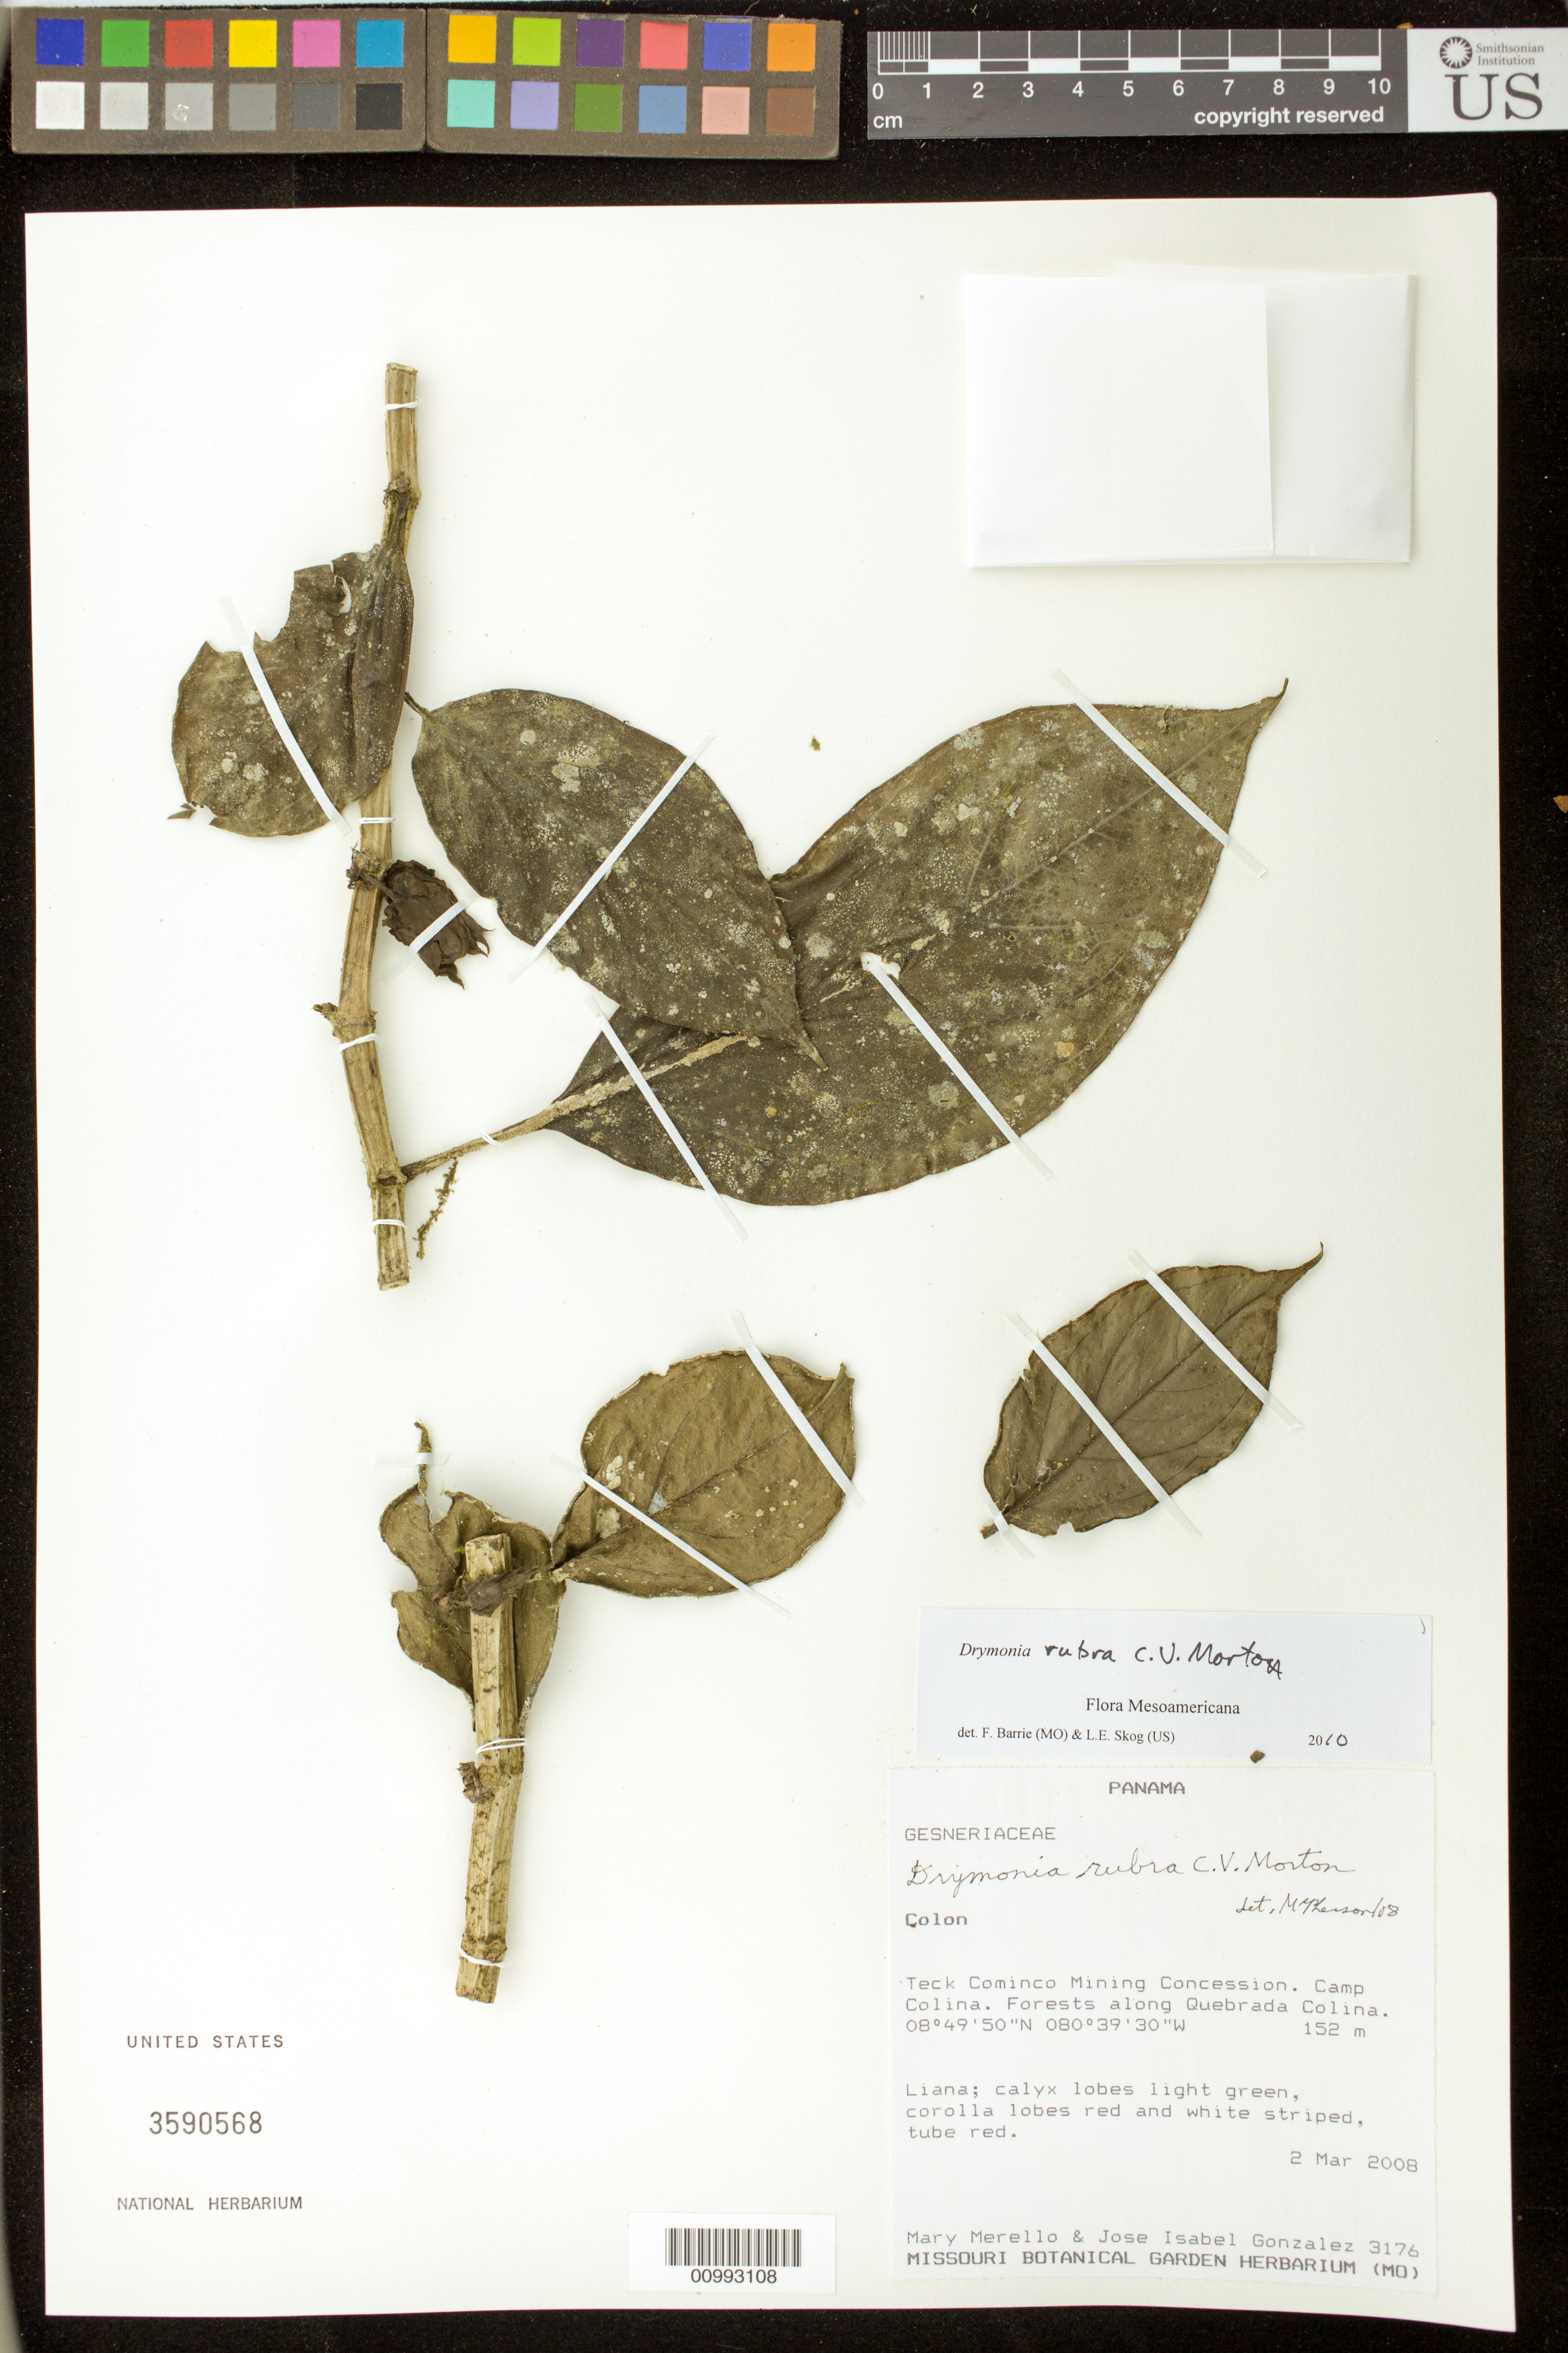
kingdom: Plantae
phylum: Tracheophyta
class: Magnoliopsida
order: Lamiales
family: Gesneriaceae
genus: Drymonia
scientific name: Drymonia rubra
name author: C.V. Morton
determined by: Barrie, F. R.; Skog, Laurence E.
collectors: M. Merello & J. I. Gonzalez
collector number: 3176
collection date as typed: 02 Mar 2008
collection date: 2008-03-02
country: Panama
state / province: Colón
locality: Teck Cominco Mining Concession, Camp Colina, forests along Quebrada Colina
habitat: Forests along quebrada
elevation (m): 152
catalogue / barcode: US 3590568